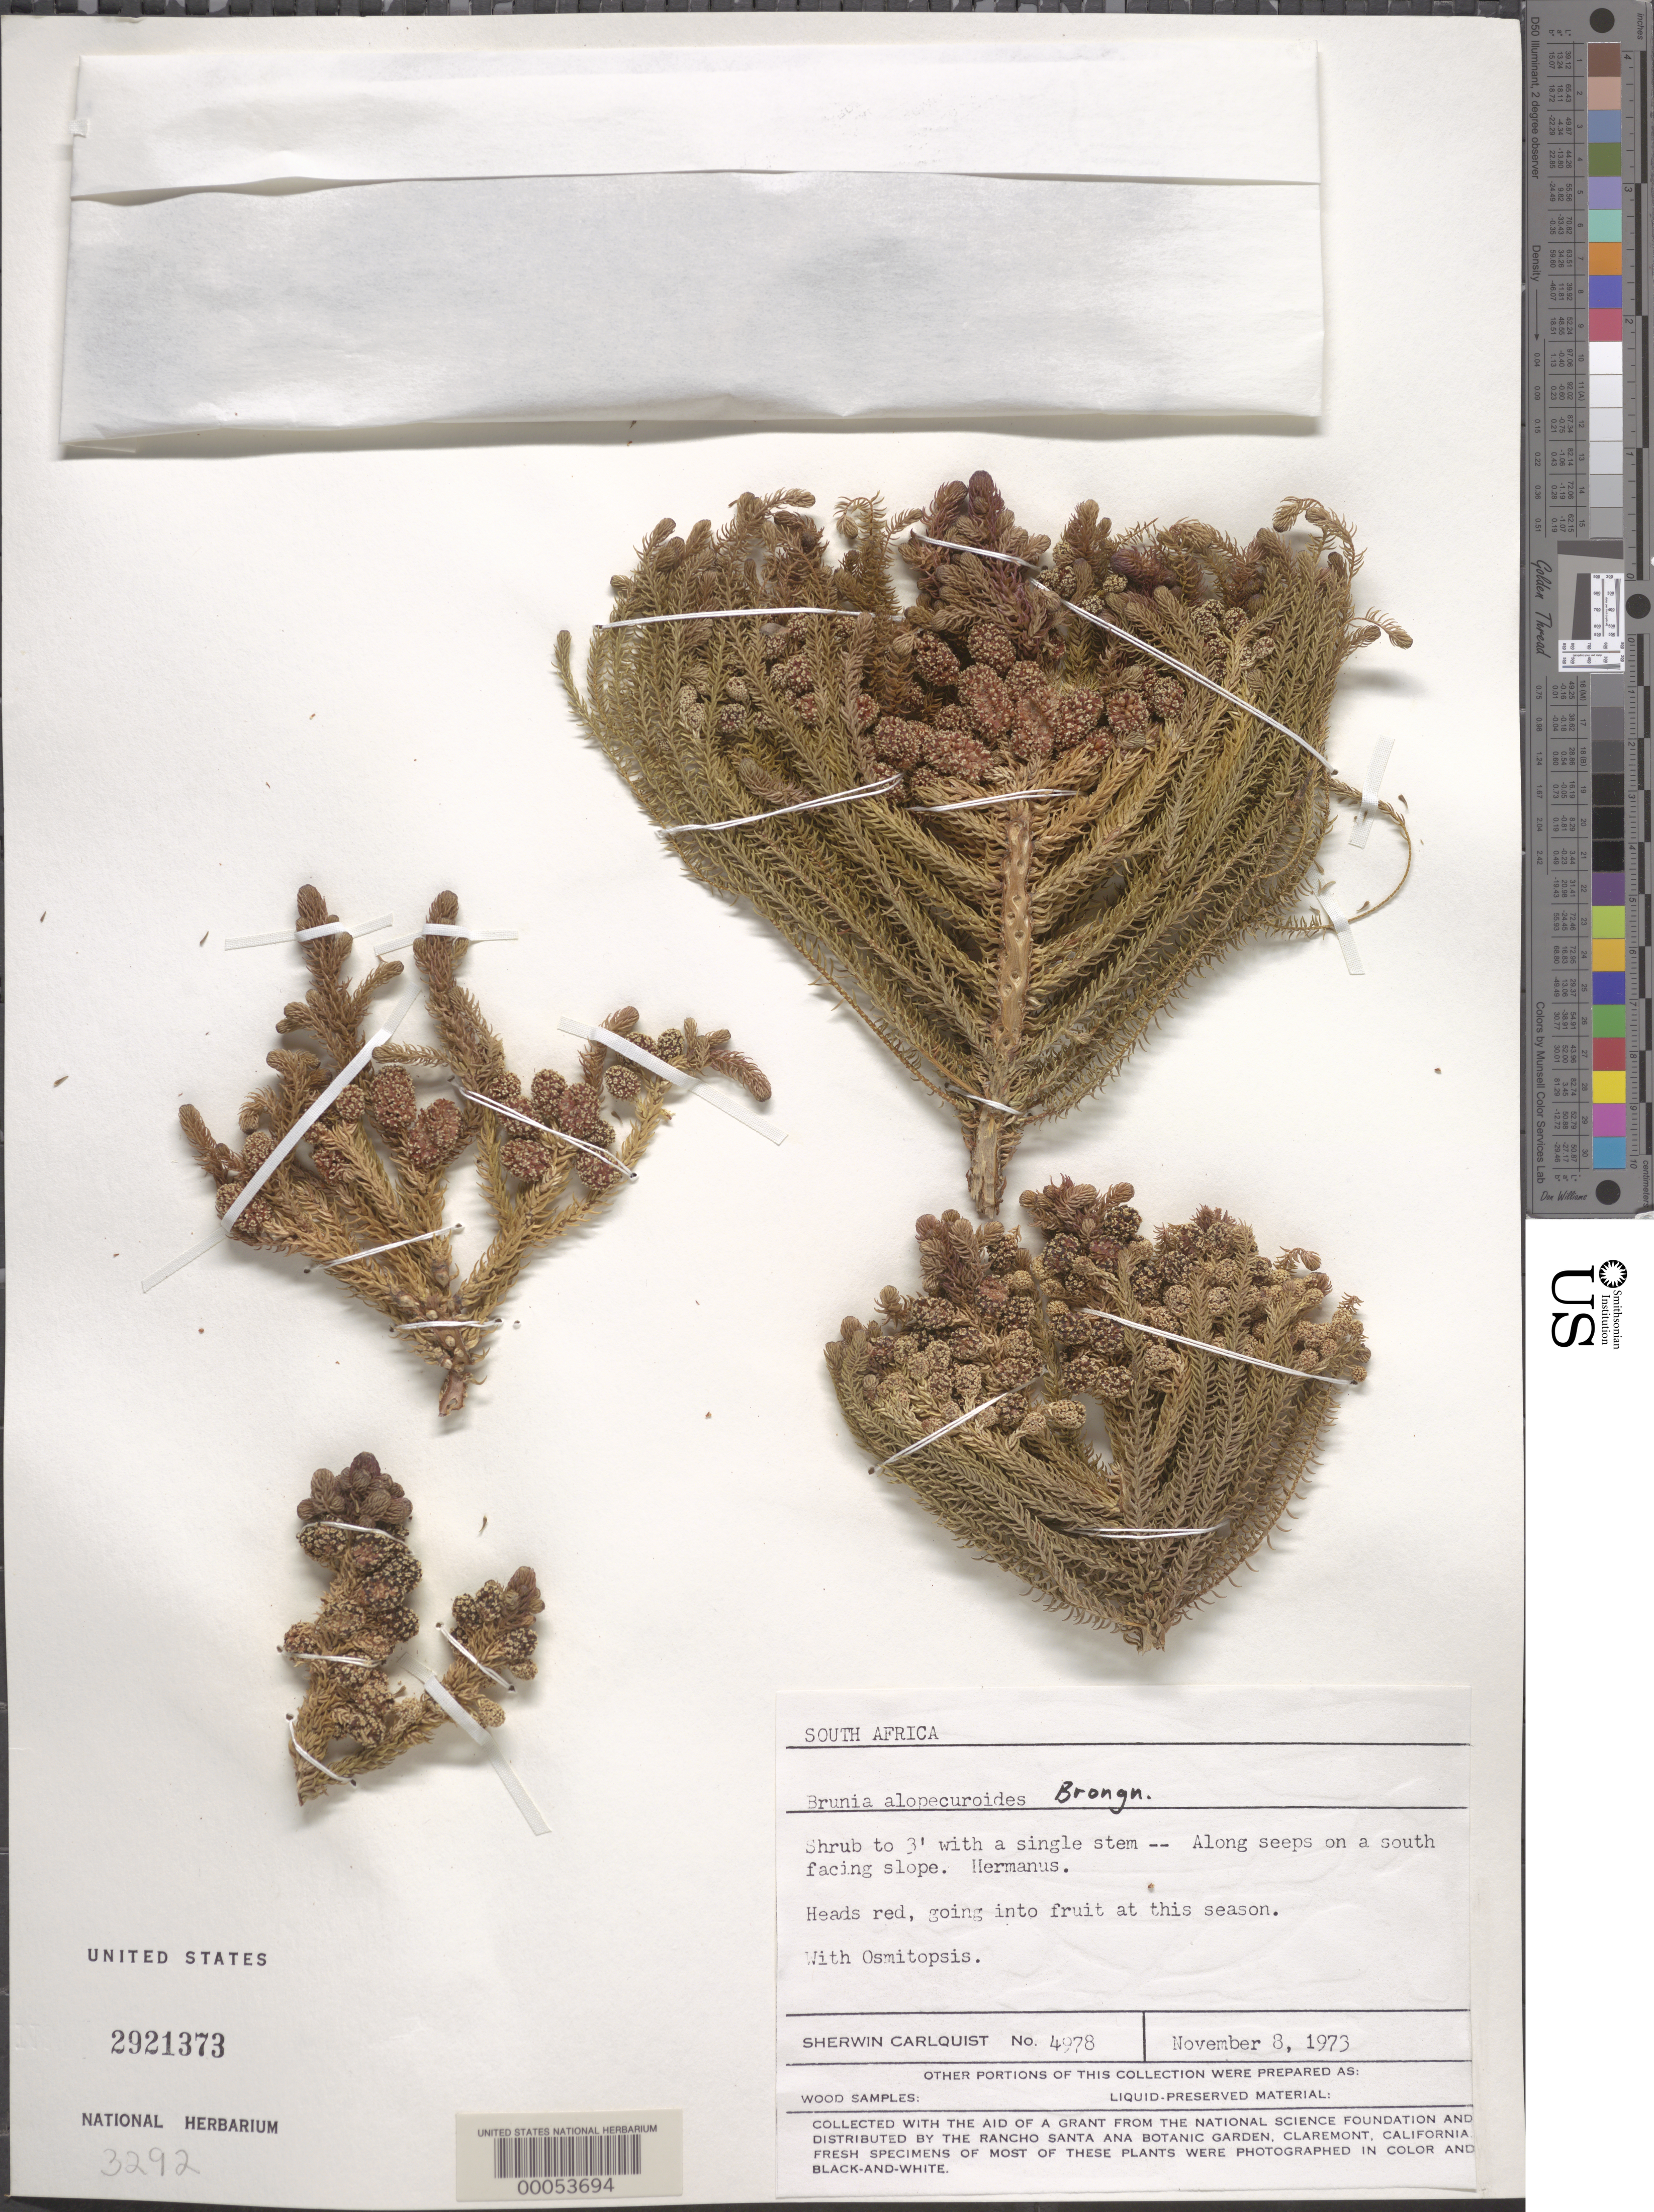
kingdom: Plantae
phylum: Tracheophyta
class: Magnoliopsida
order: Bruniales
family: Bruniaceae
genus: Berzelia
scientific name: Berzelia alopecuroides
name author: (Thunb.) Sond.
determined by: Strong, Mark T., (BOT), Smithsonian Institution - National Museum of Natural History (UNITED STATES)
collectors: S. Carlquist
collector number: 4978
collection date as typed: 08 Nov 1973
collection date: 1973-11-08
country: South Africa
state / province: Western Cape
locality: Hermanus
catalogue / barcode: US 2921373